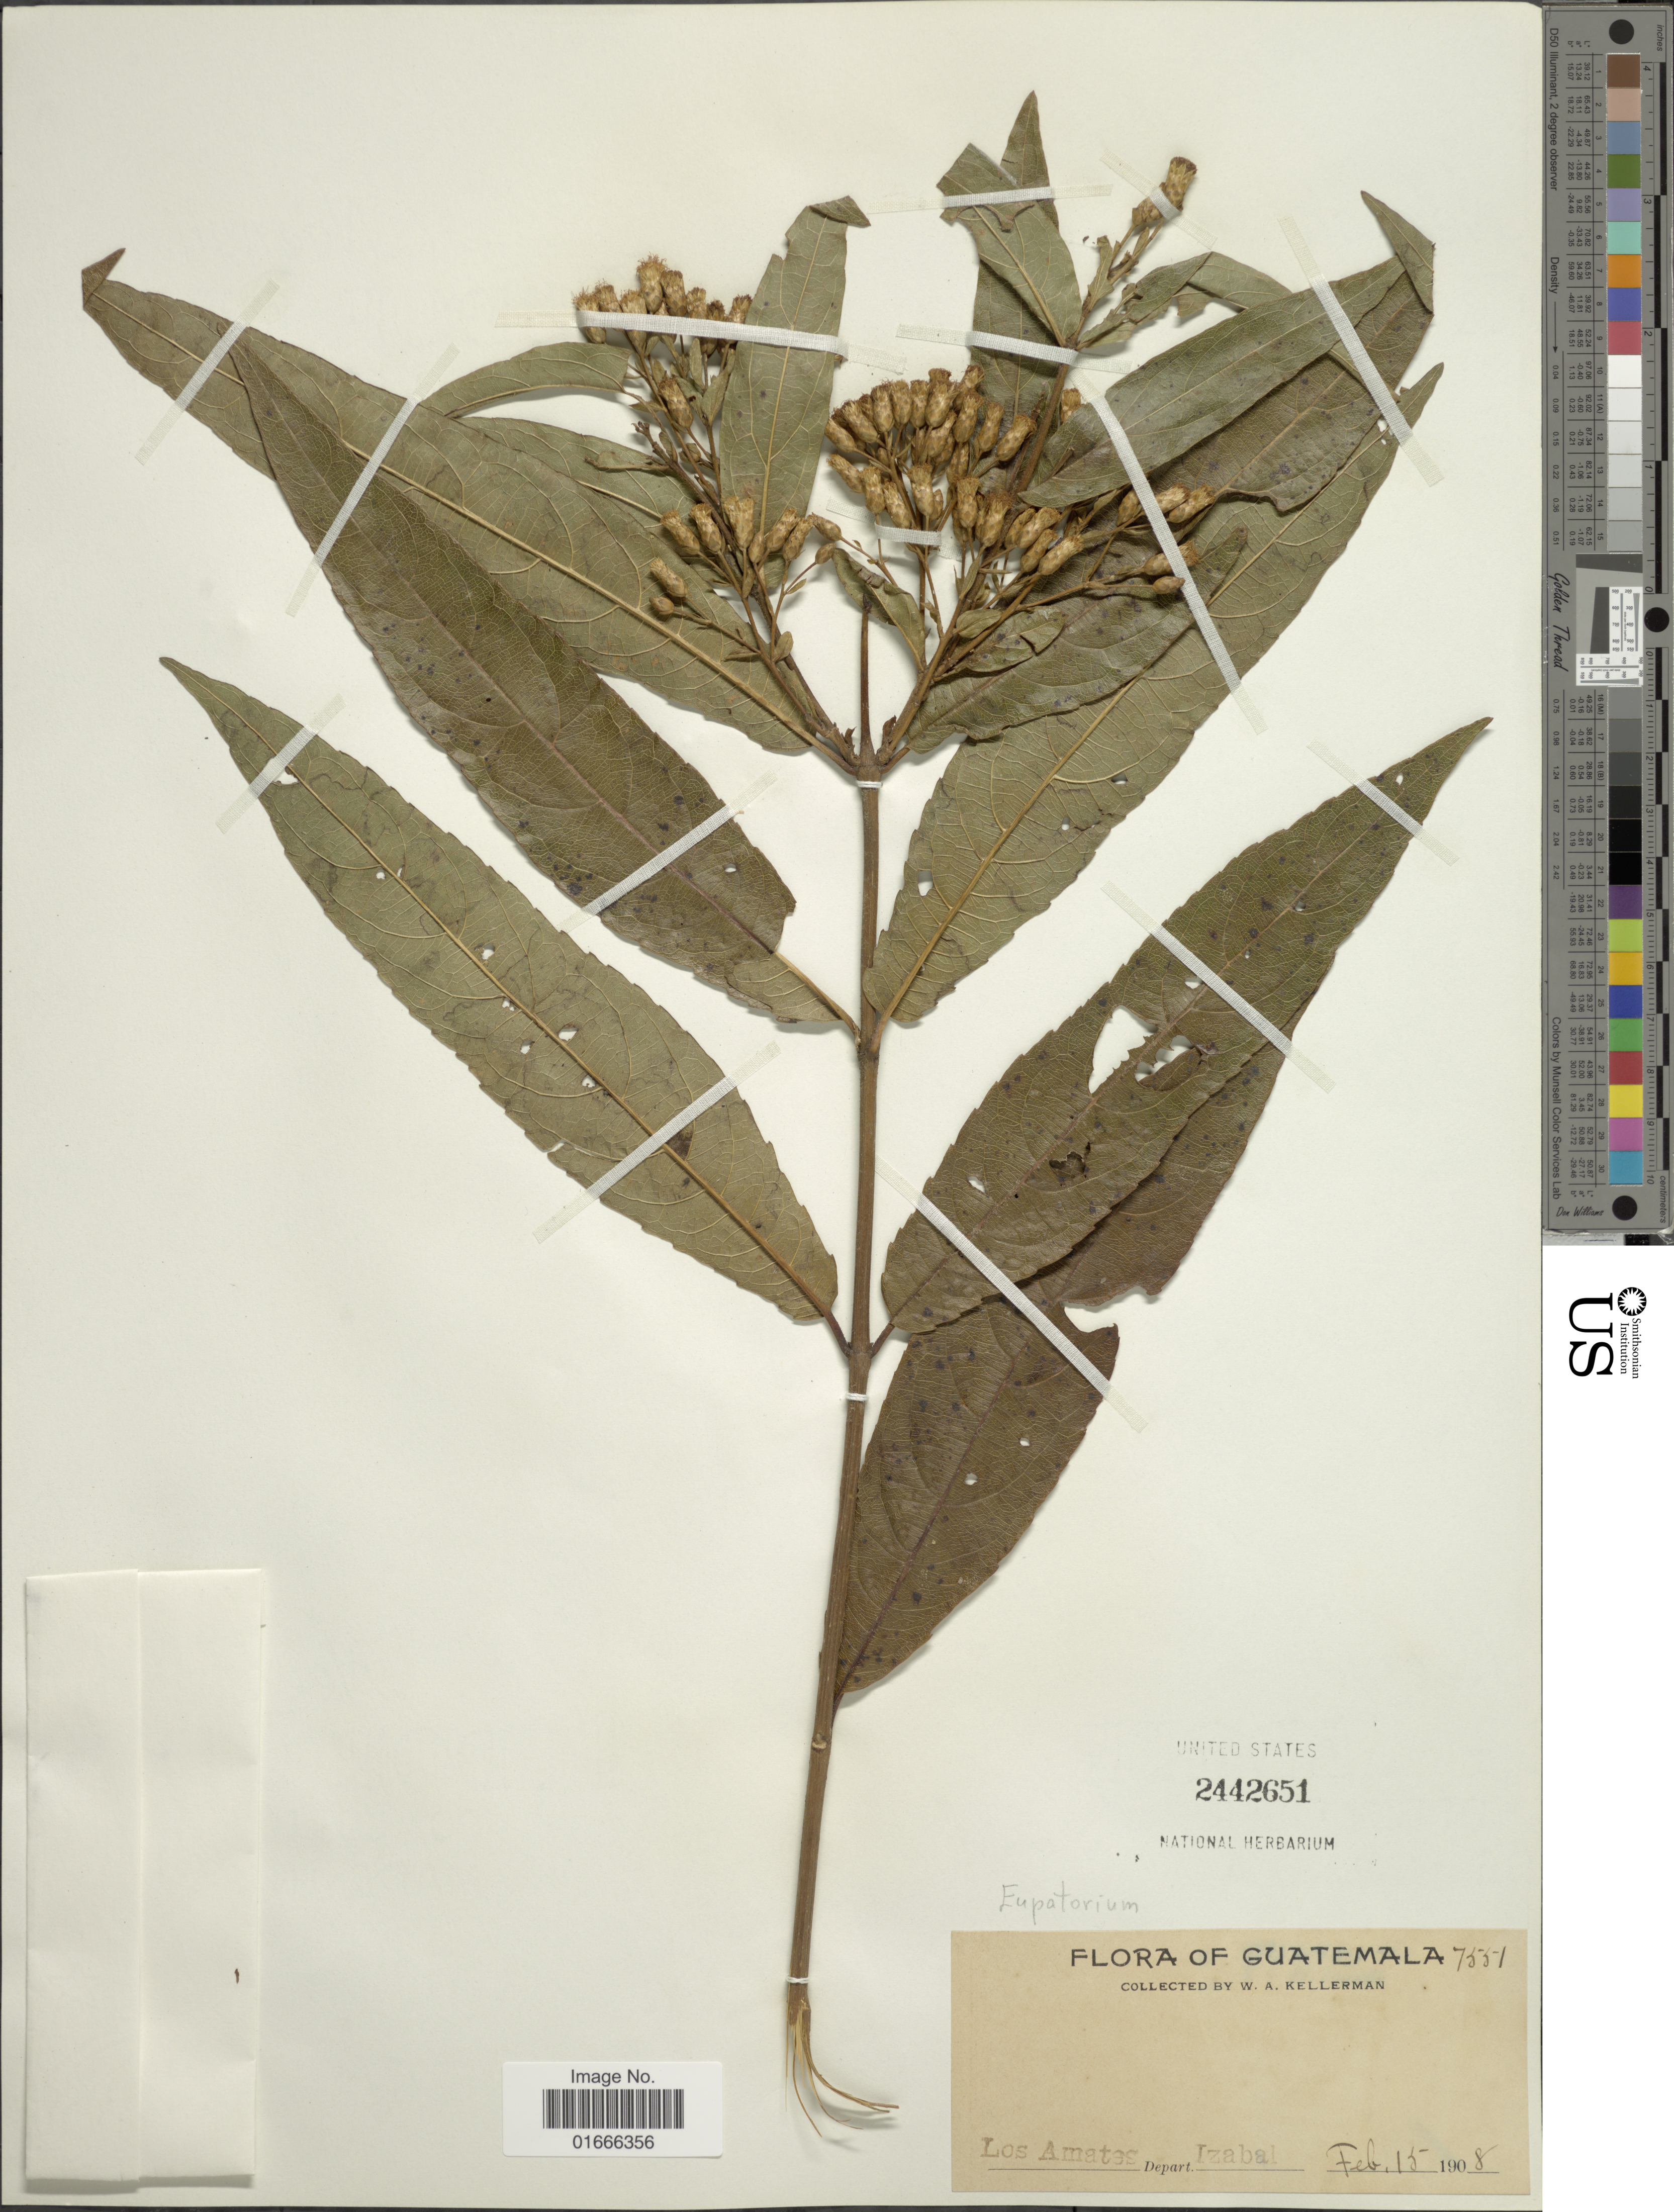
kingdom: Plantae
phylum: Tracheophyta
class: Magnoliopsida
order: Asterales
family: Asteraceae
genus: Chromolaena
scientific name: Chromolaena vernonioides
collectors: W. Kellerman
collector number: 7551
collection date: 1908-02-15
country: Guatemala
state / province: Izabal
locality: Los Amates.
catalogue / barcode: US 2442651